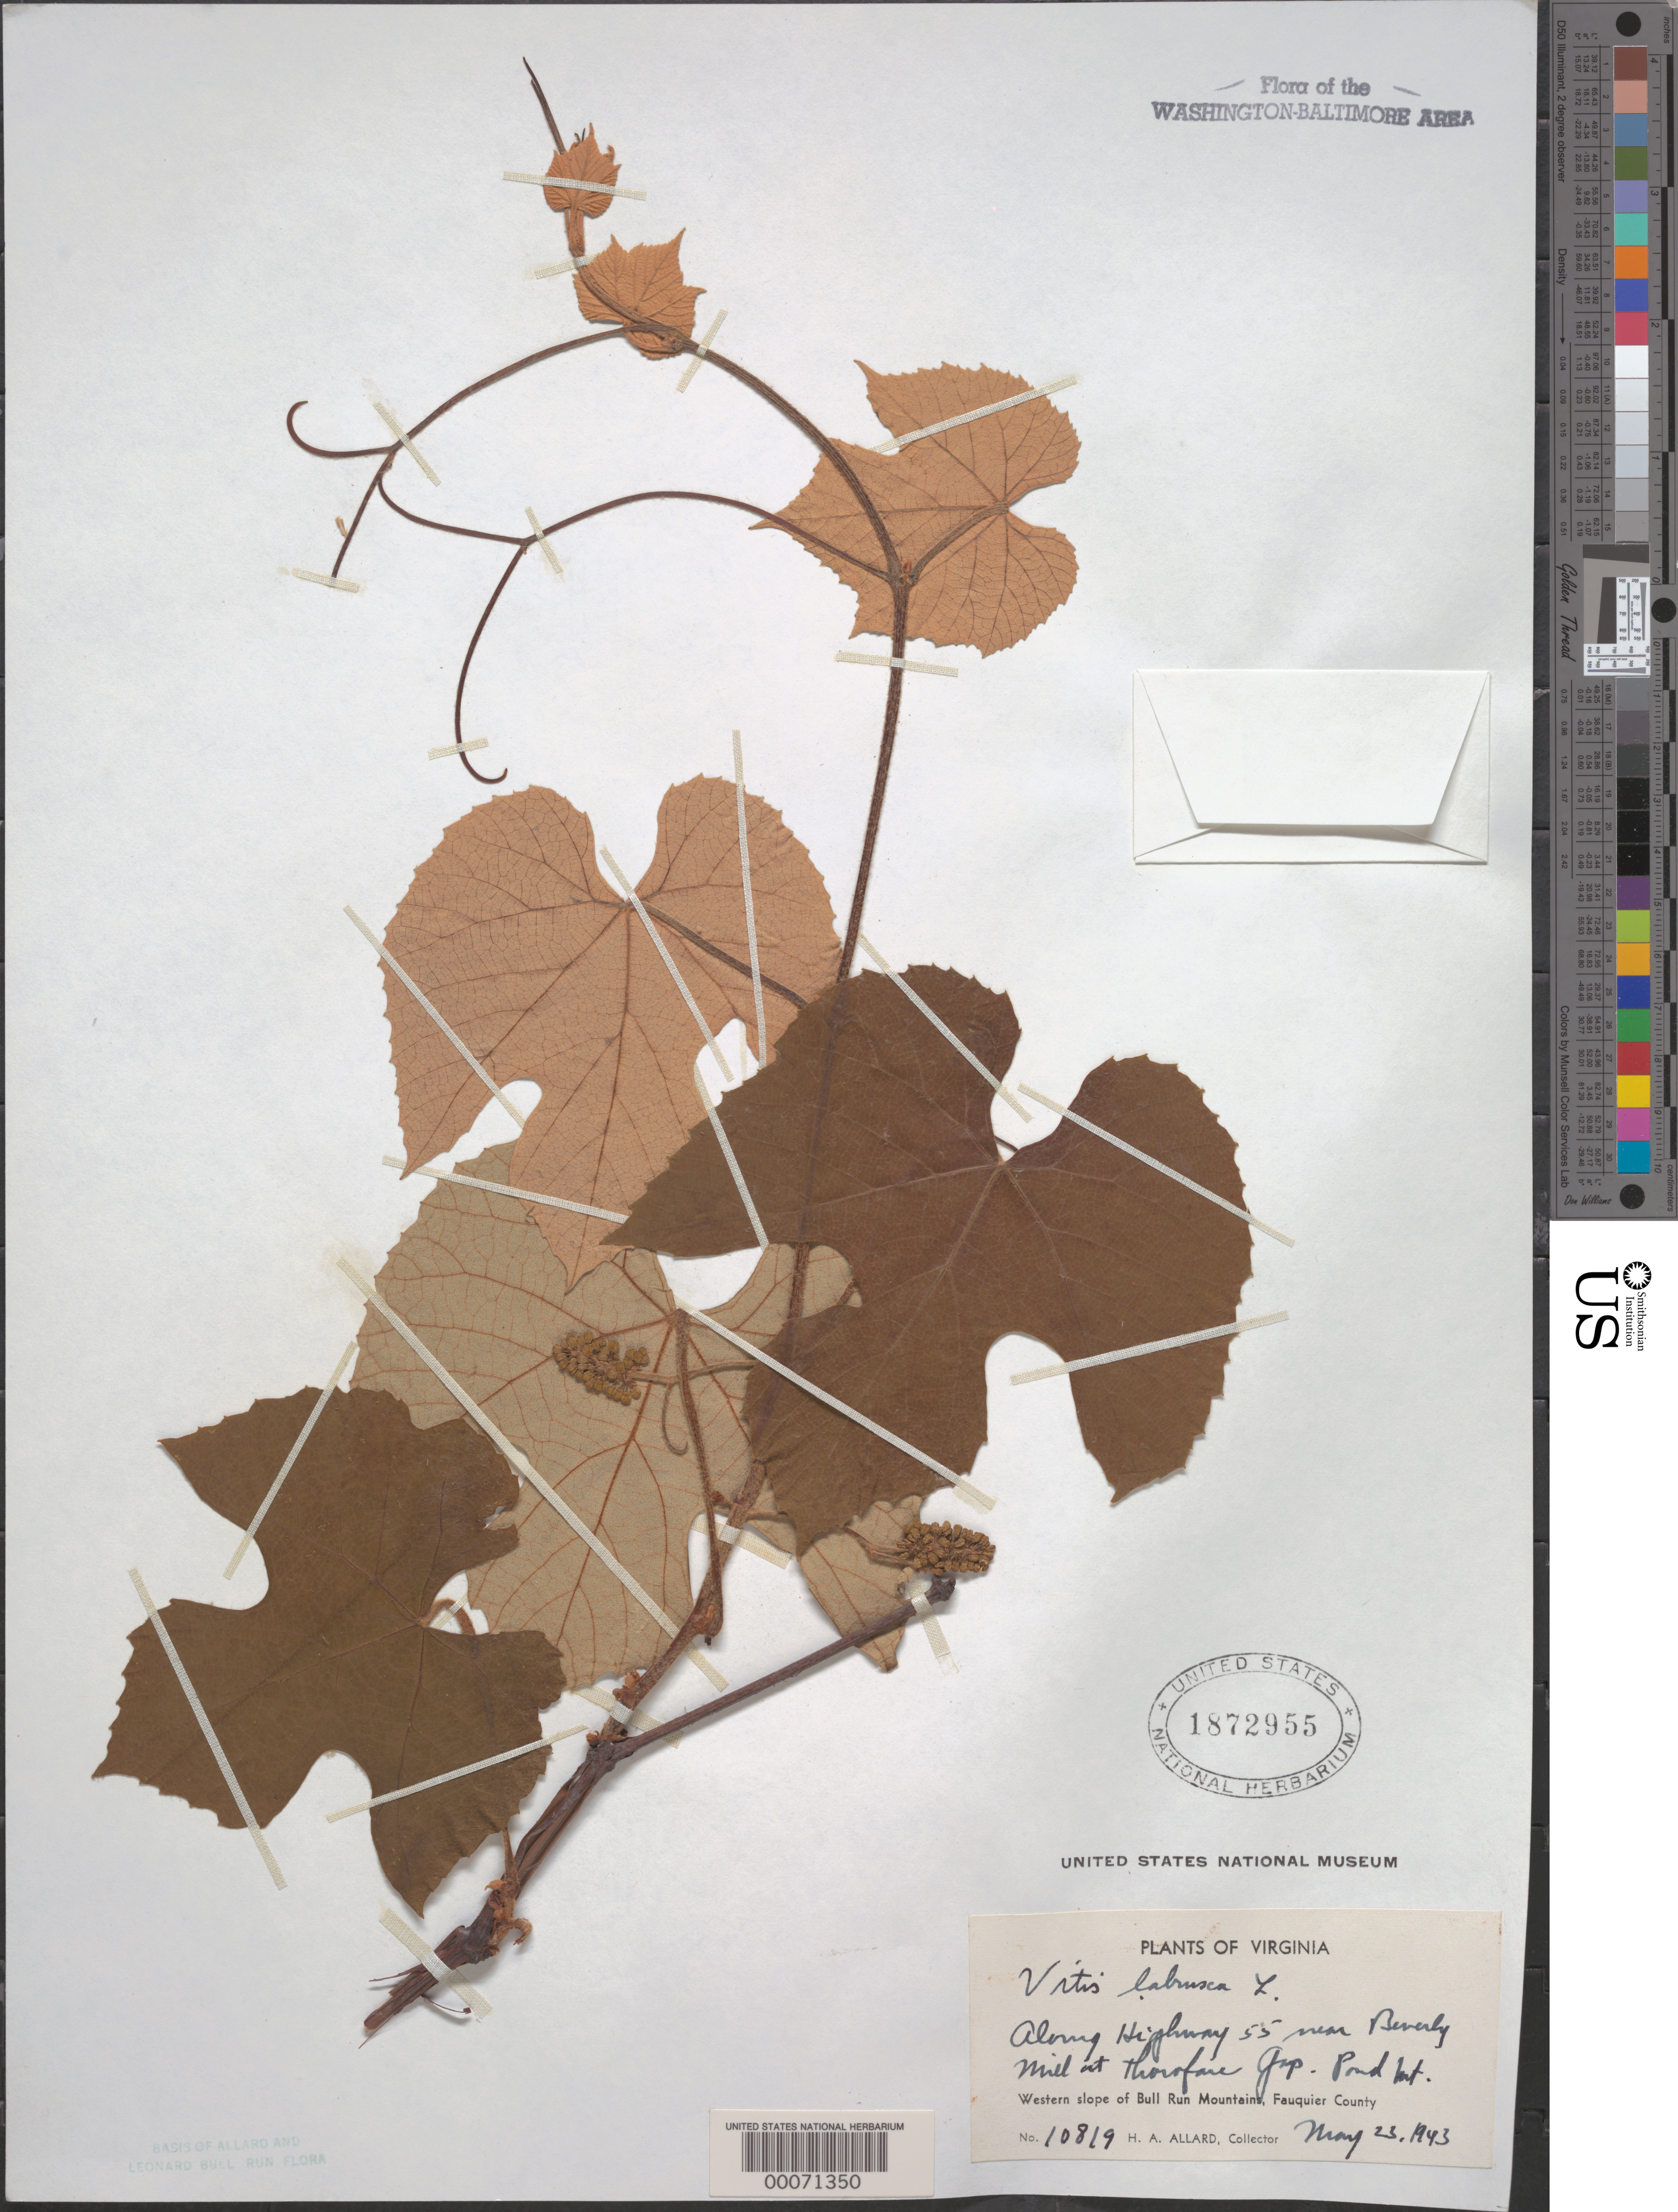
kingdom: Plantae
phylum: Tracheophyta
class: Magnoliopsida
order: Vitales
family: Vitaceae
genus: Vitis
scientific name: Vitis labrusca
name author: L.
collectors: H. A. Allard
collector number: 10819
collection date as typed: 23 May 1943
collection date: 1943-05-23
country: United States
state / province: Virginia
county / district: Fauquier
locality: Route 55, Beverley Mill vicinity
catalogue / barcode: US 1872955